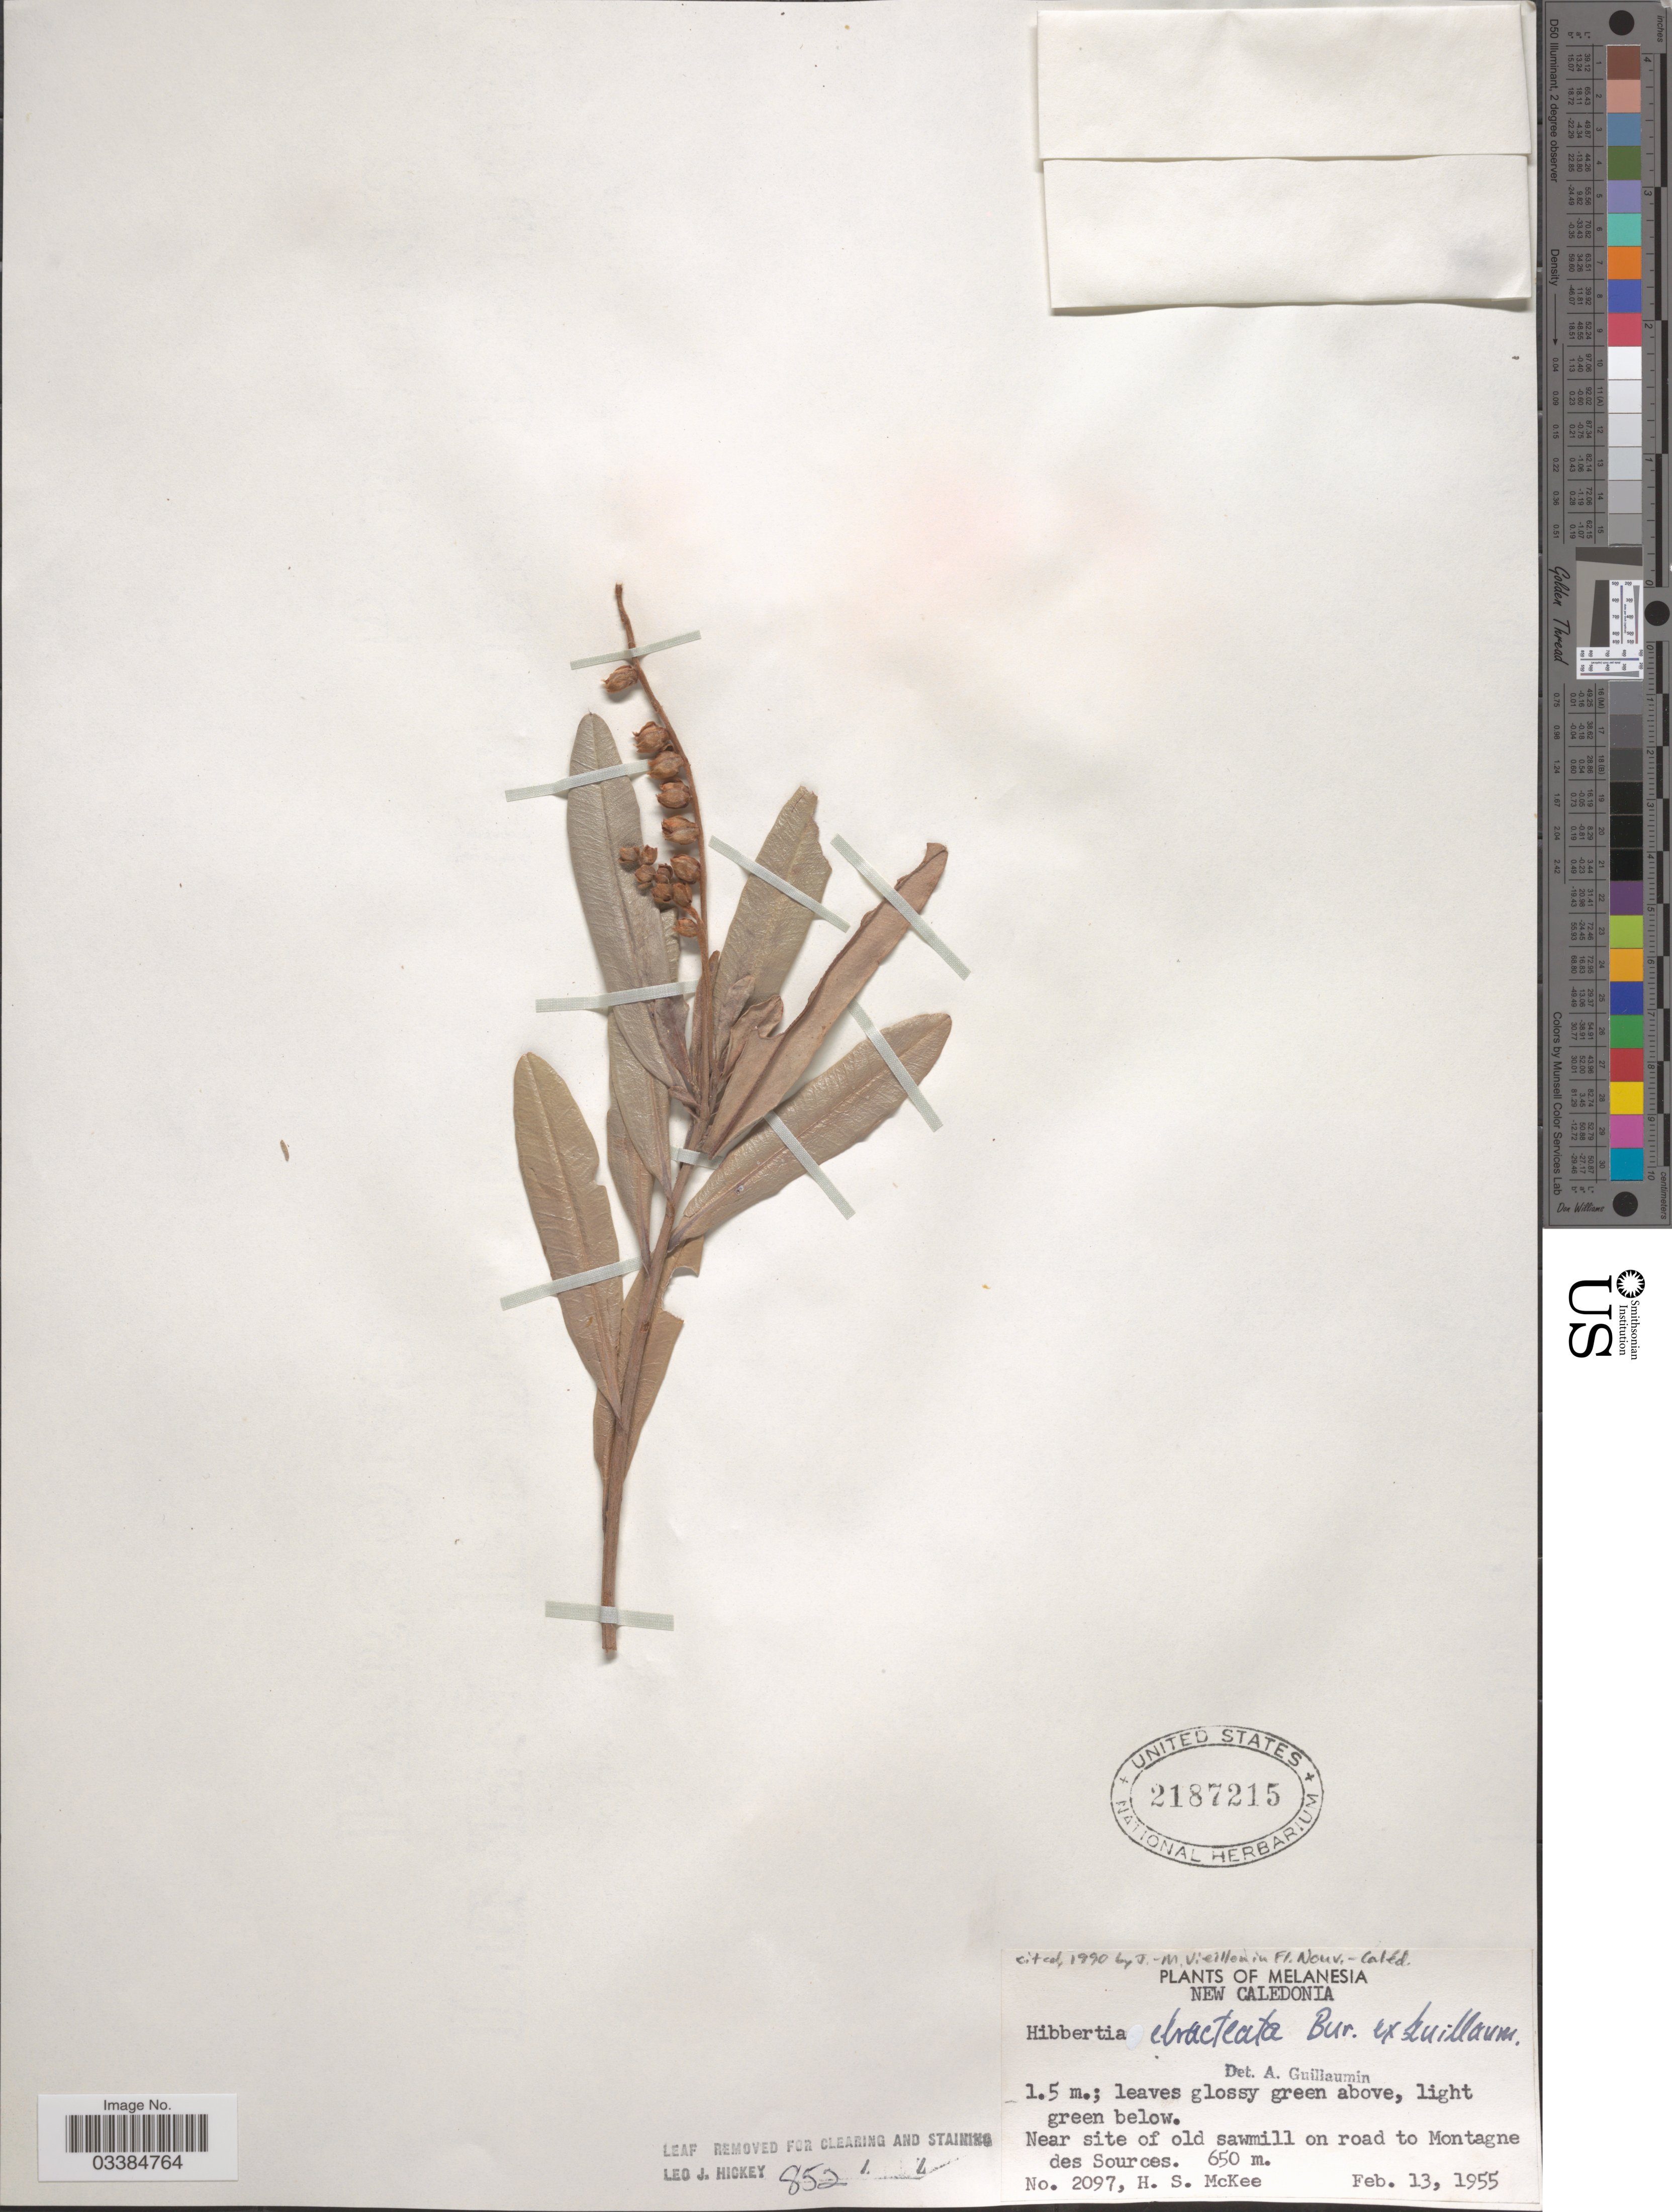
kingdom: Plantae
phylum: Tracheophyta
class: Magnoliopsida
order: Dilleniales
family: Dilleniaceae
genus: Hibbertia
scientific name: Hibbertia ebracteata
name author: Bureau ex Guillaumin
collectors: H. S. McKee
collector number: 2097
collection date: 1955-02-13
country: New Caledonia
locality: Melanesia, Near site of old sawmill on road to Montagne des Sources.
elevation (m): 650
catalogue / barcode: US 2187215